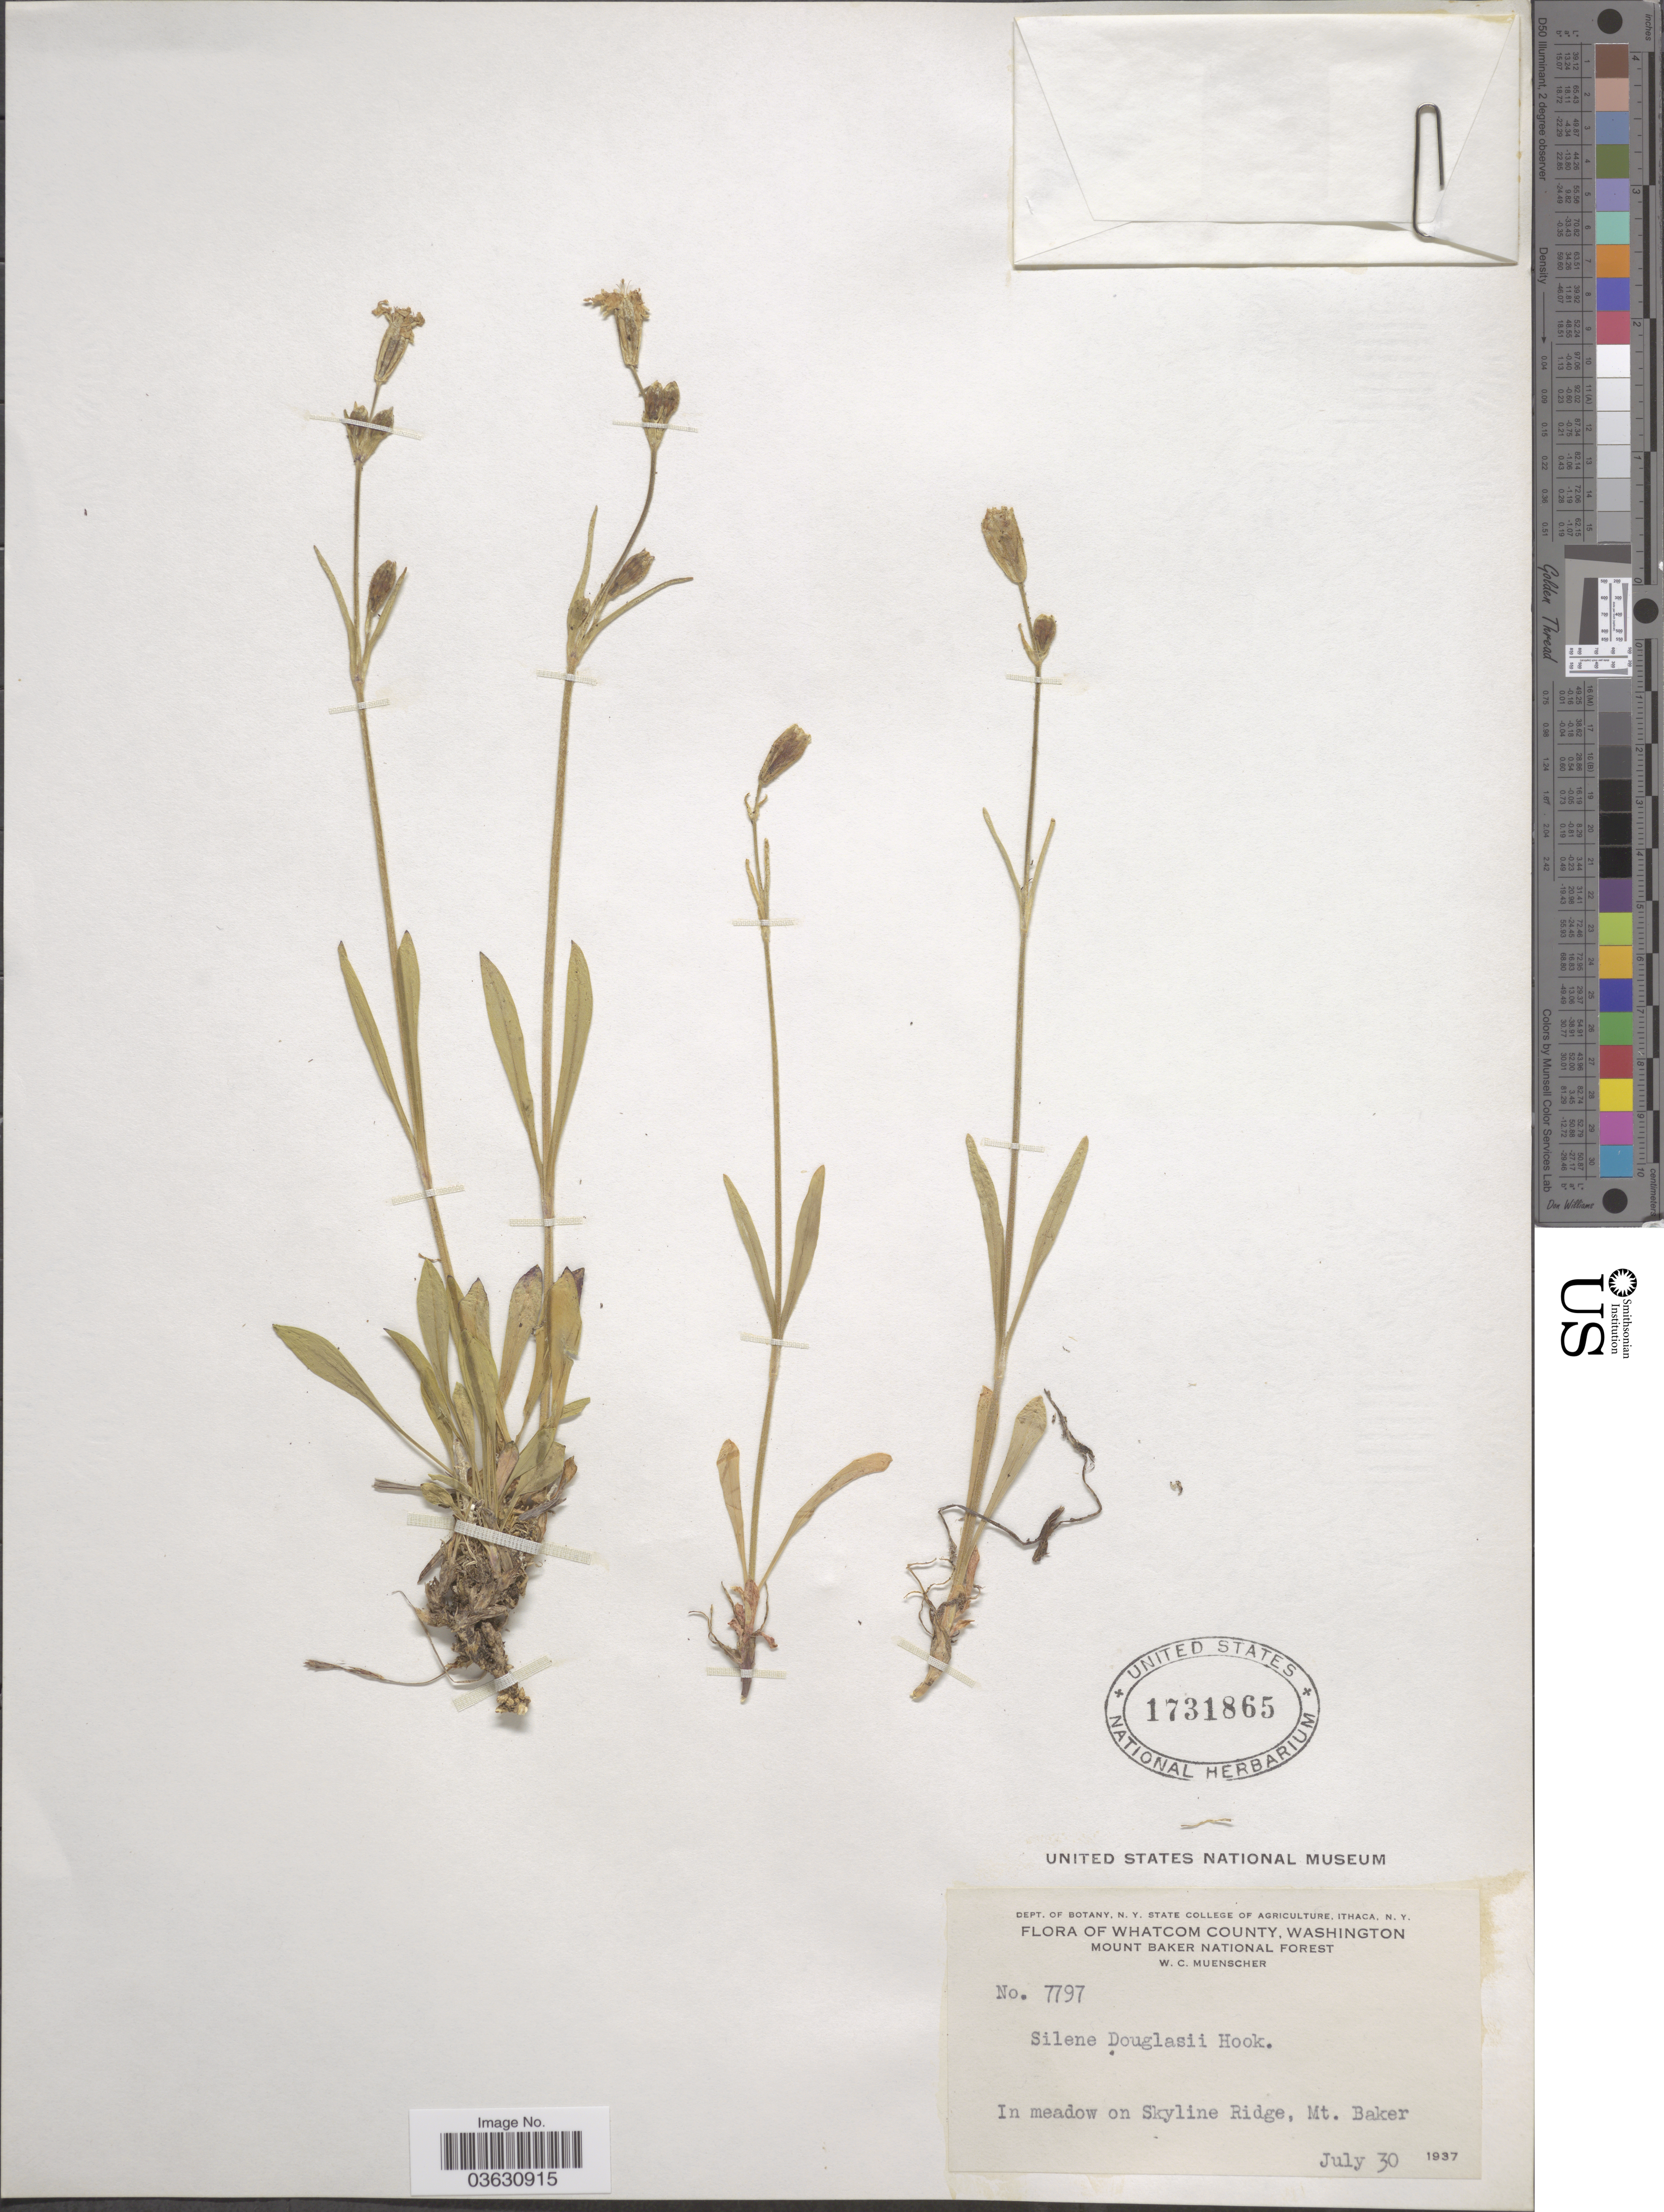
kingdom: Plantae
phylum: Tracheophyta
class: Magnoliopsida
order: Caryophyllales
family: Caryophyllaceae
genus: Silene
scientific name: Silene douglasii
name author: Hook.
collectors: W. Muenscher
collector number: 7797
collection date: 1937-07-30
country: United States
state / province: Washington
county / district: Whatcom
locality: Whatcom County. Mount Baker National Forest. In meadow on Skyline Ridge, Mt. Baker.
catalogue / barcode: US 1731865